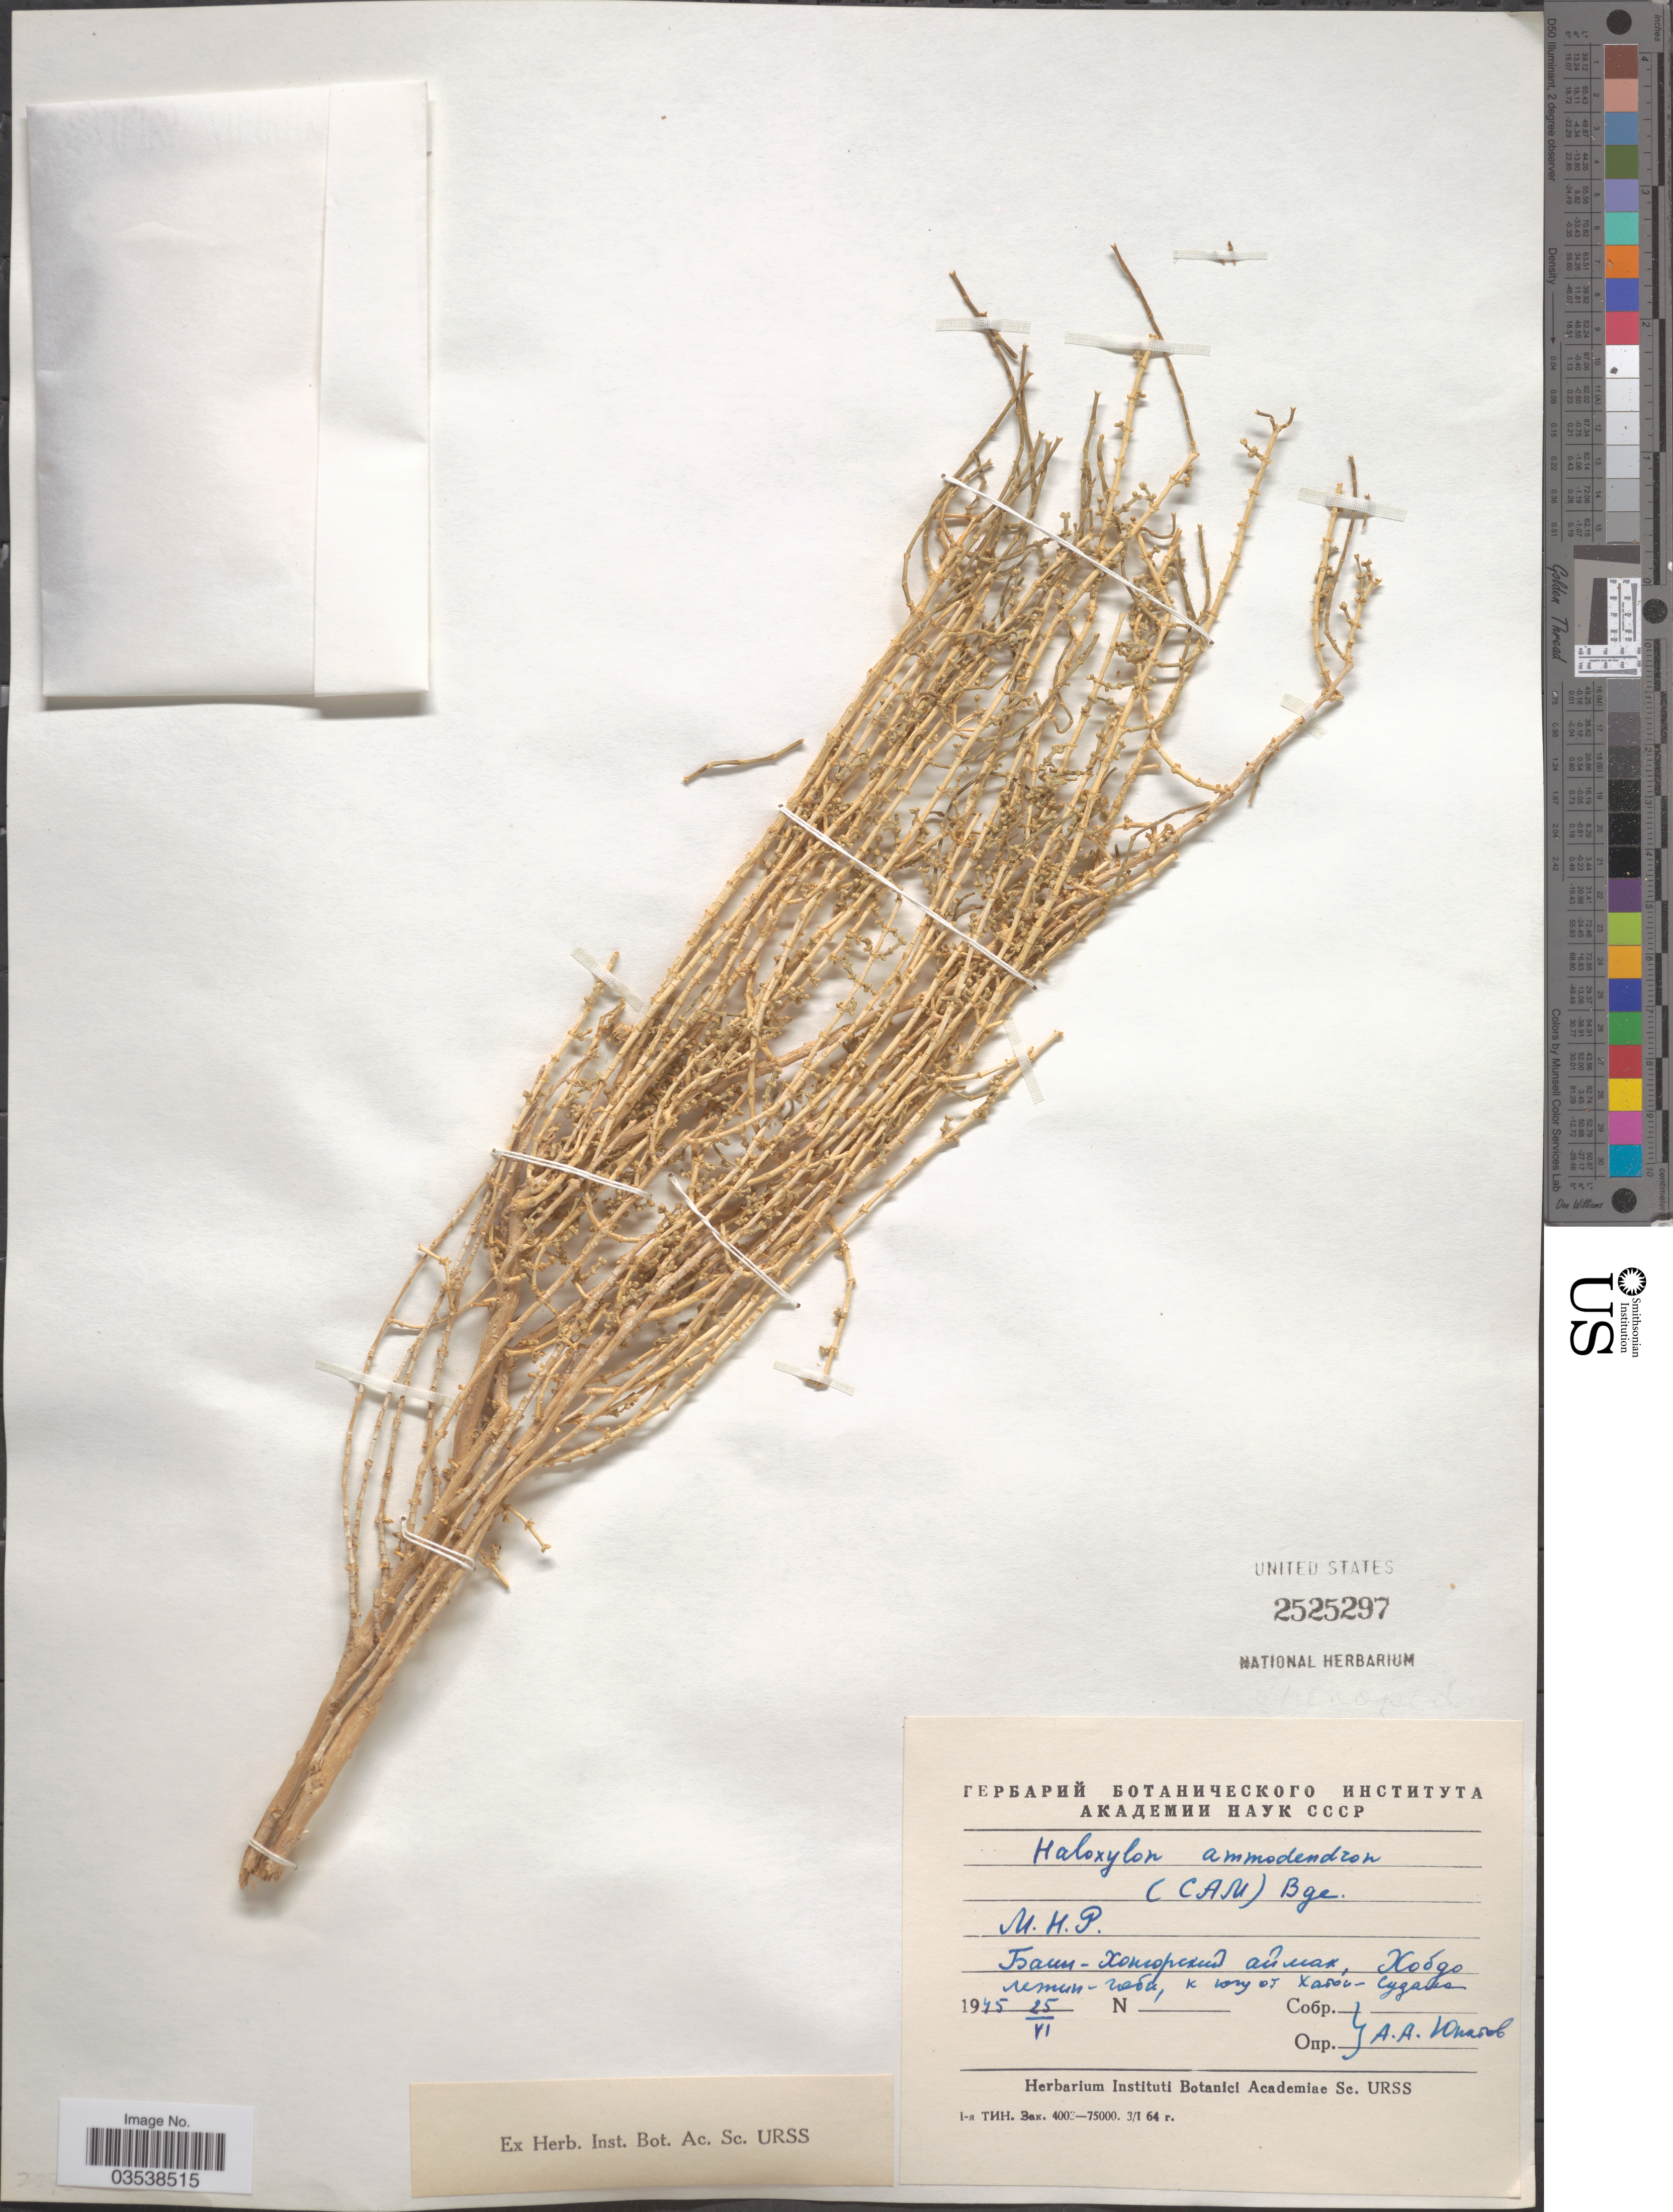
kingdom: Plantae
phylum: Tracheophyta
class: Magnoliopsida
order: Caryophyllales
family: Amaranthaceae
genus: Haloxylon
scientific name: Haloxylon ammodendron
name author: (C.A. Mey.) Bunge ex Fenzl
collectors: A. Unatov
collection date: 1945-06-25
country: Mongolia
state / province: Bayanhongor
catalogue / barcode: US 2525297